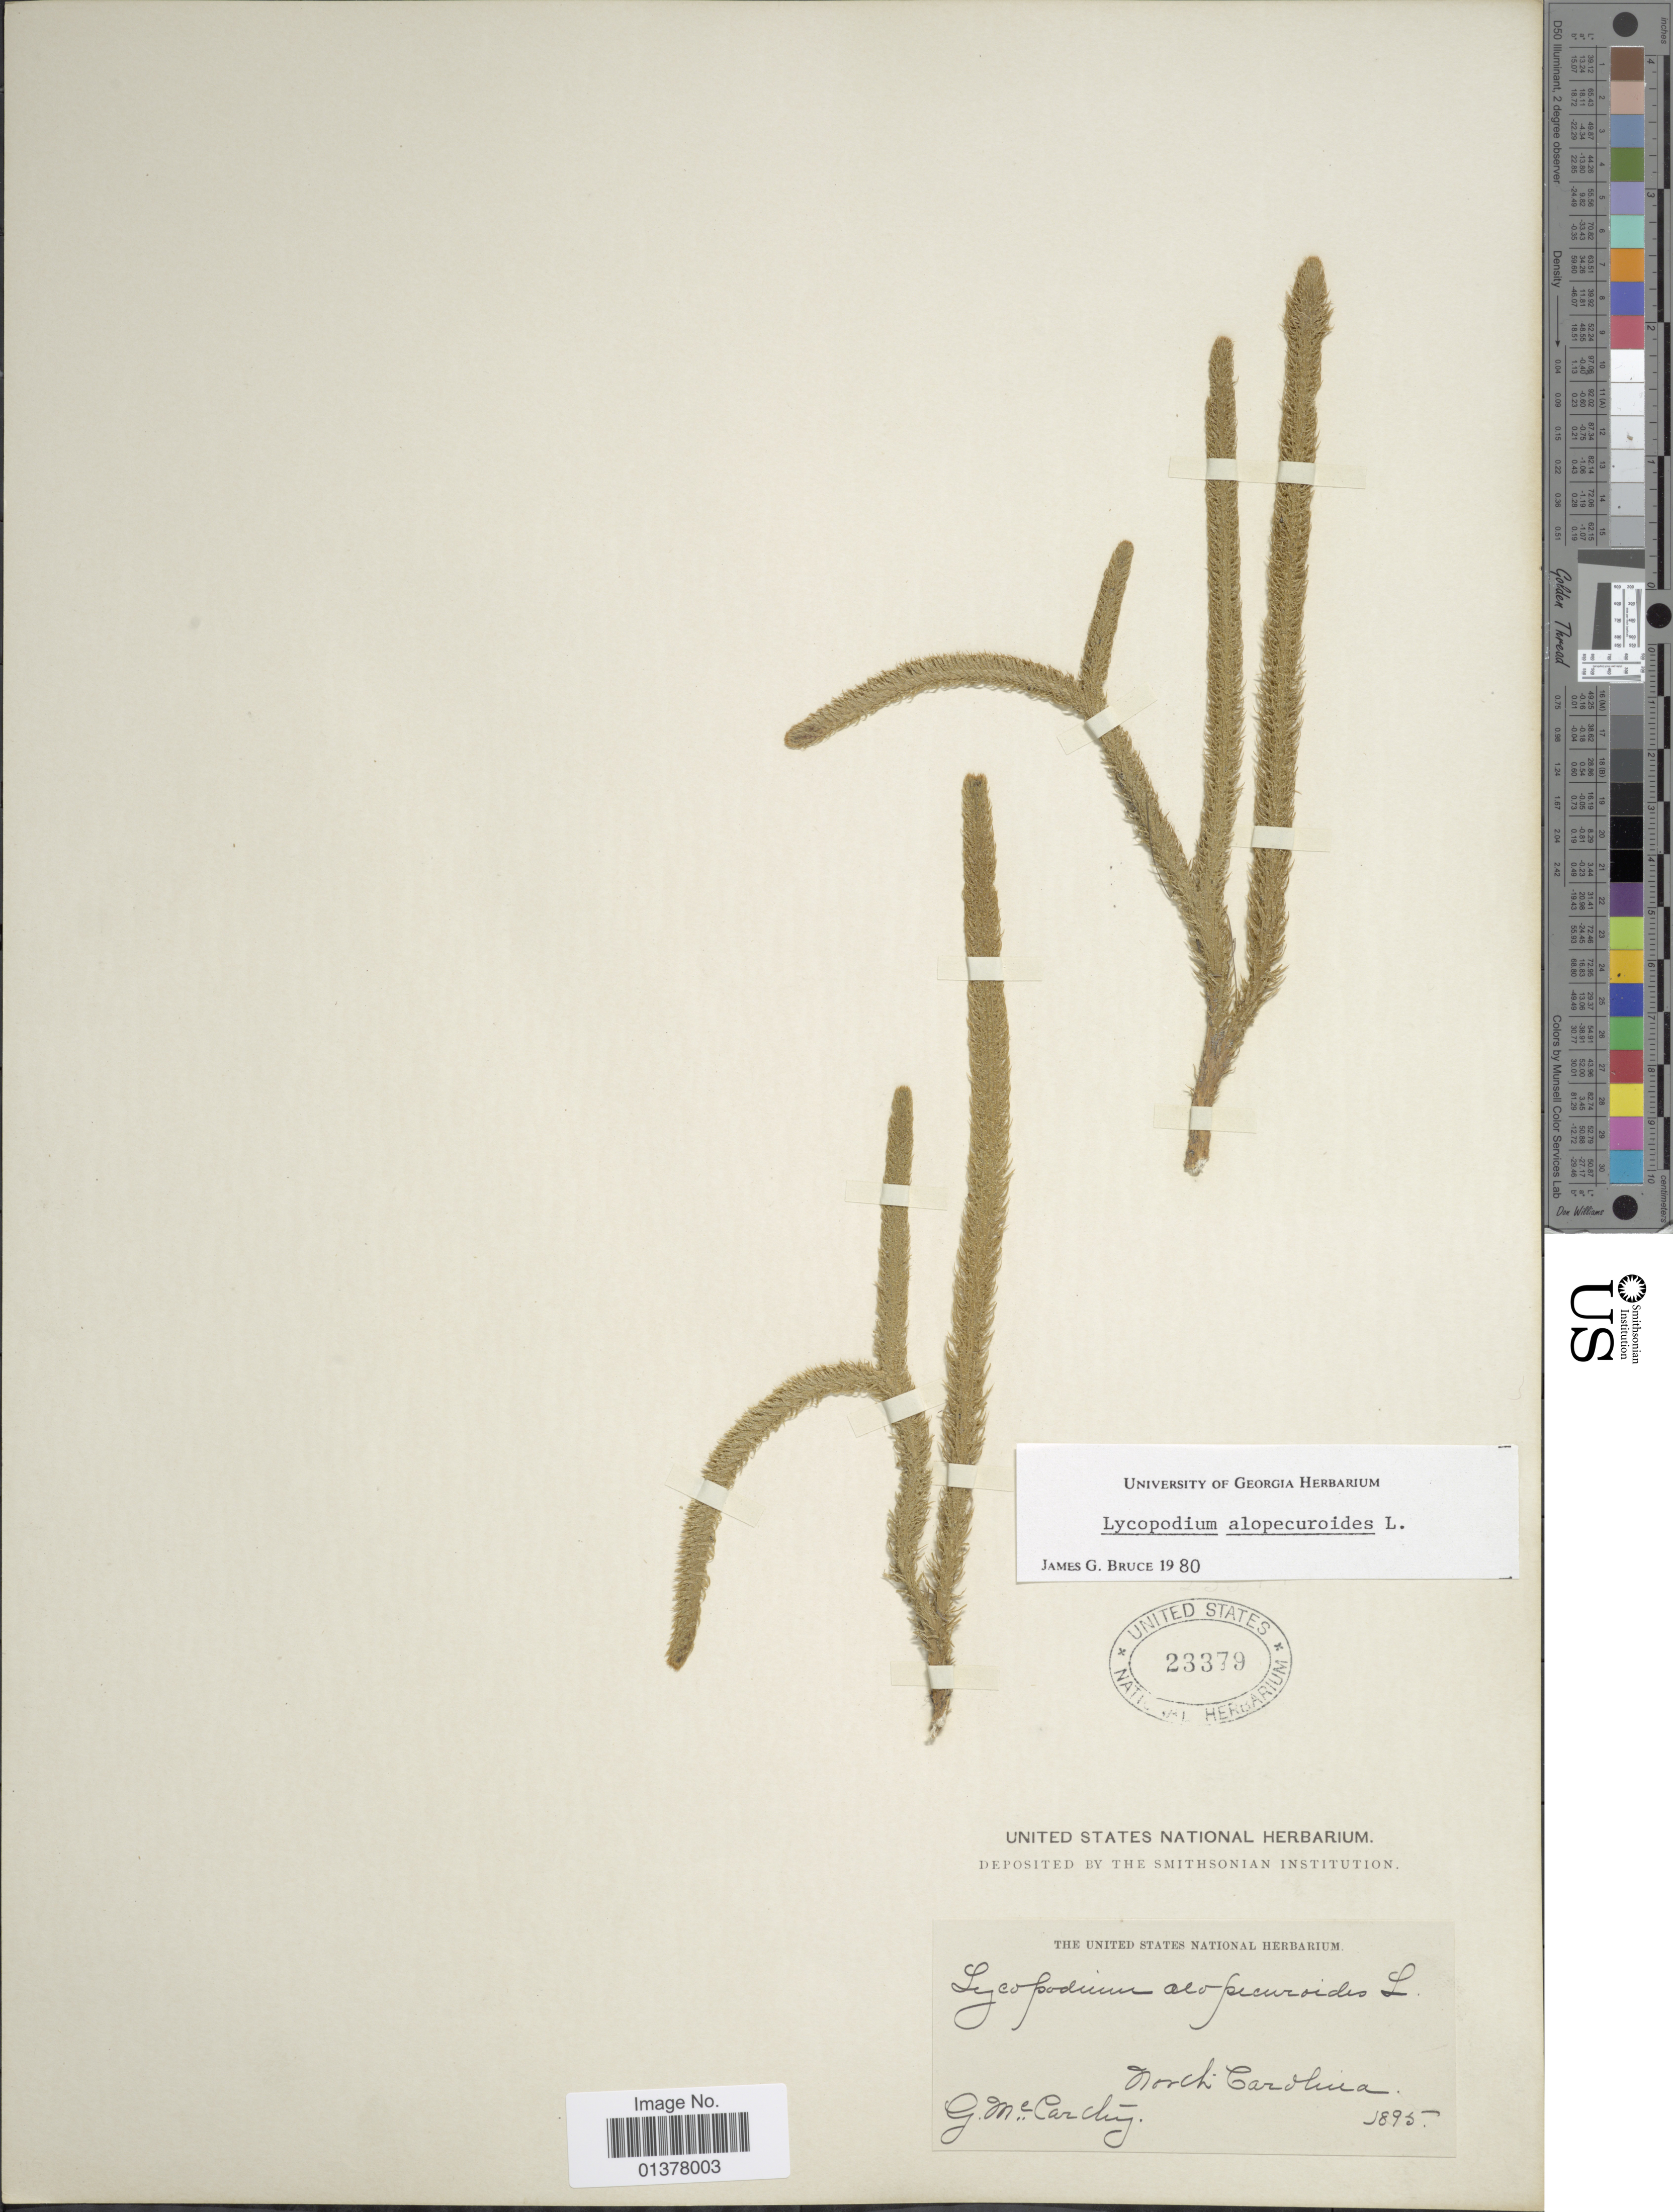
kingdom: Plantae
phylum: Tracheophyta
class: Lycopodiopsida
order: Lycopodiales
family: Lycopodiaceae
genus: Lycopodiella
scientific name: Lycopodiella alopecuroides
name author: (L.) Cranfill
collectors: G. Carchy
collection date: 1895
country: United States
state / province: North Carolina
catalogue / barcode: US 23379